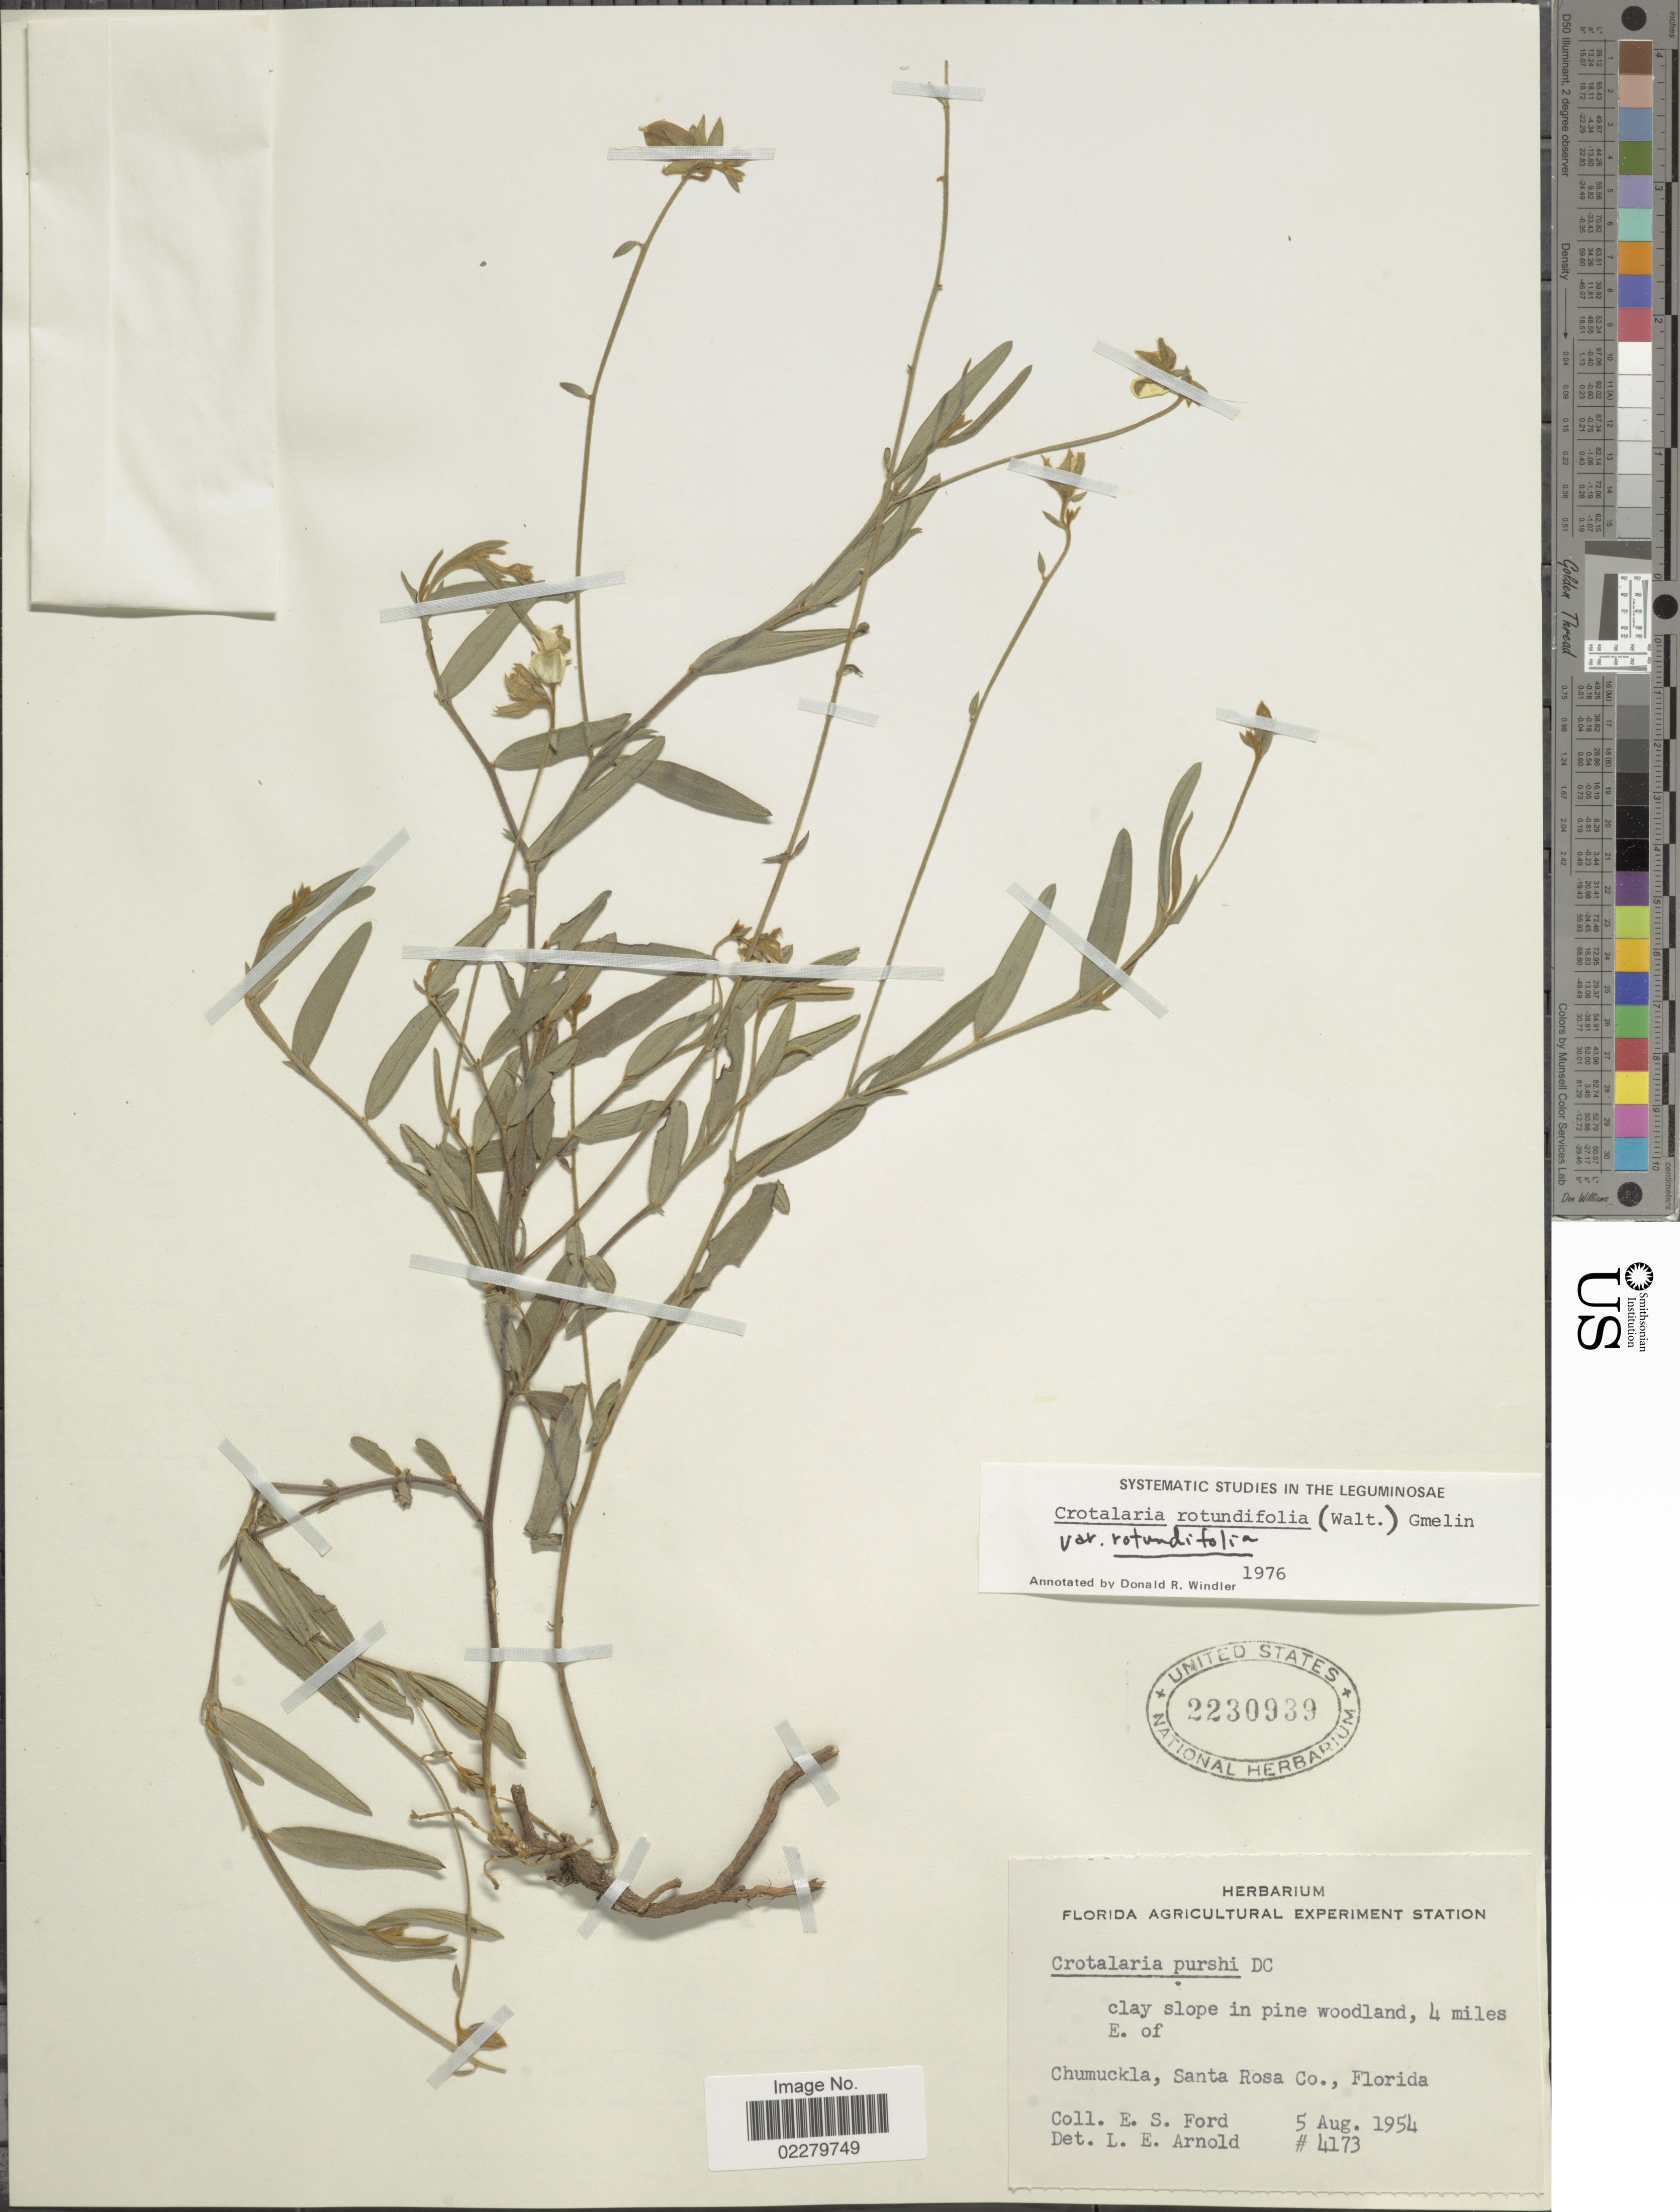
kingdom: Plantae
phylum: Tracheophyta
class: Magnoliopsida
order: Fabales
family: Fabaceae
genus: Crotalaria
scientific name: Crotalaria rotundifolia var. rotundifolia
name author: (Walter) J.F. Gmel.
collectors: E. Ford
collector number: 4173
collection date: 1954-08-05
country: United States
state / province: Florida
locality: Clay slope in pine woodland, 4 miles E. of Chumuckla, Santa Rosa Co., Florida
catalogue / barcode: US 2230939